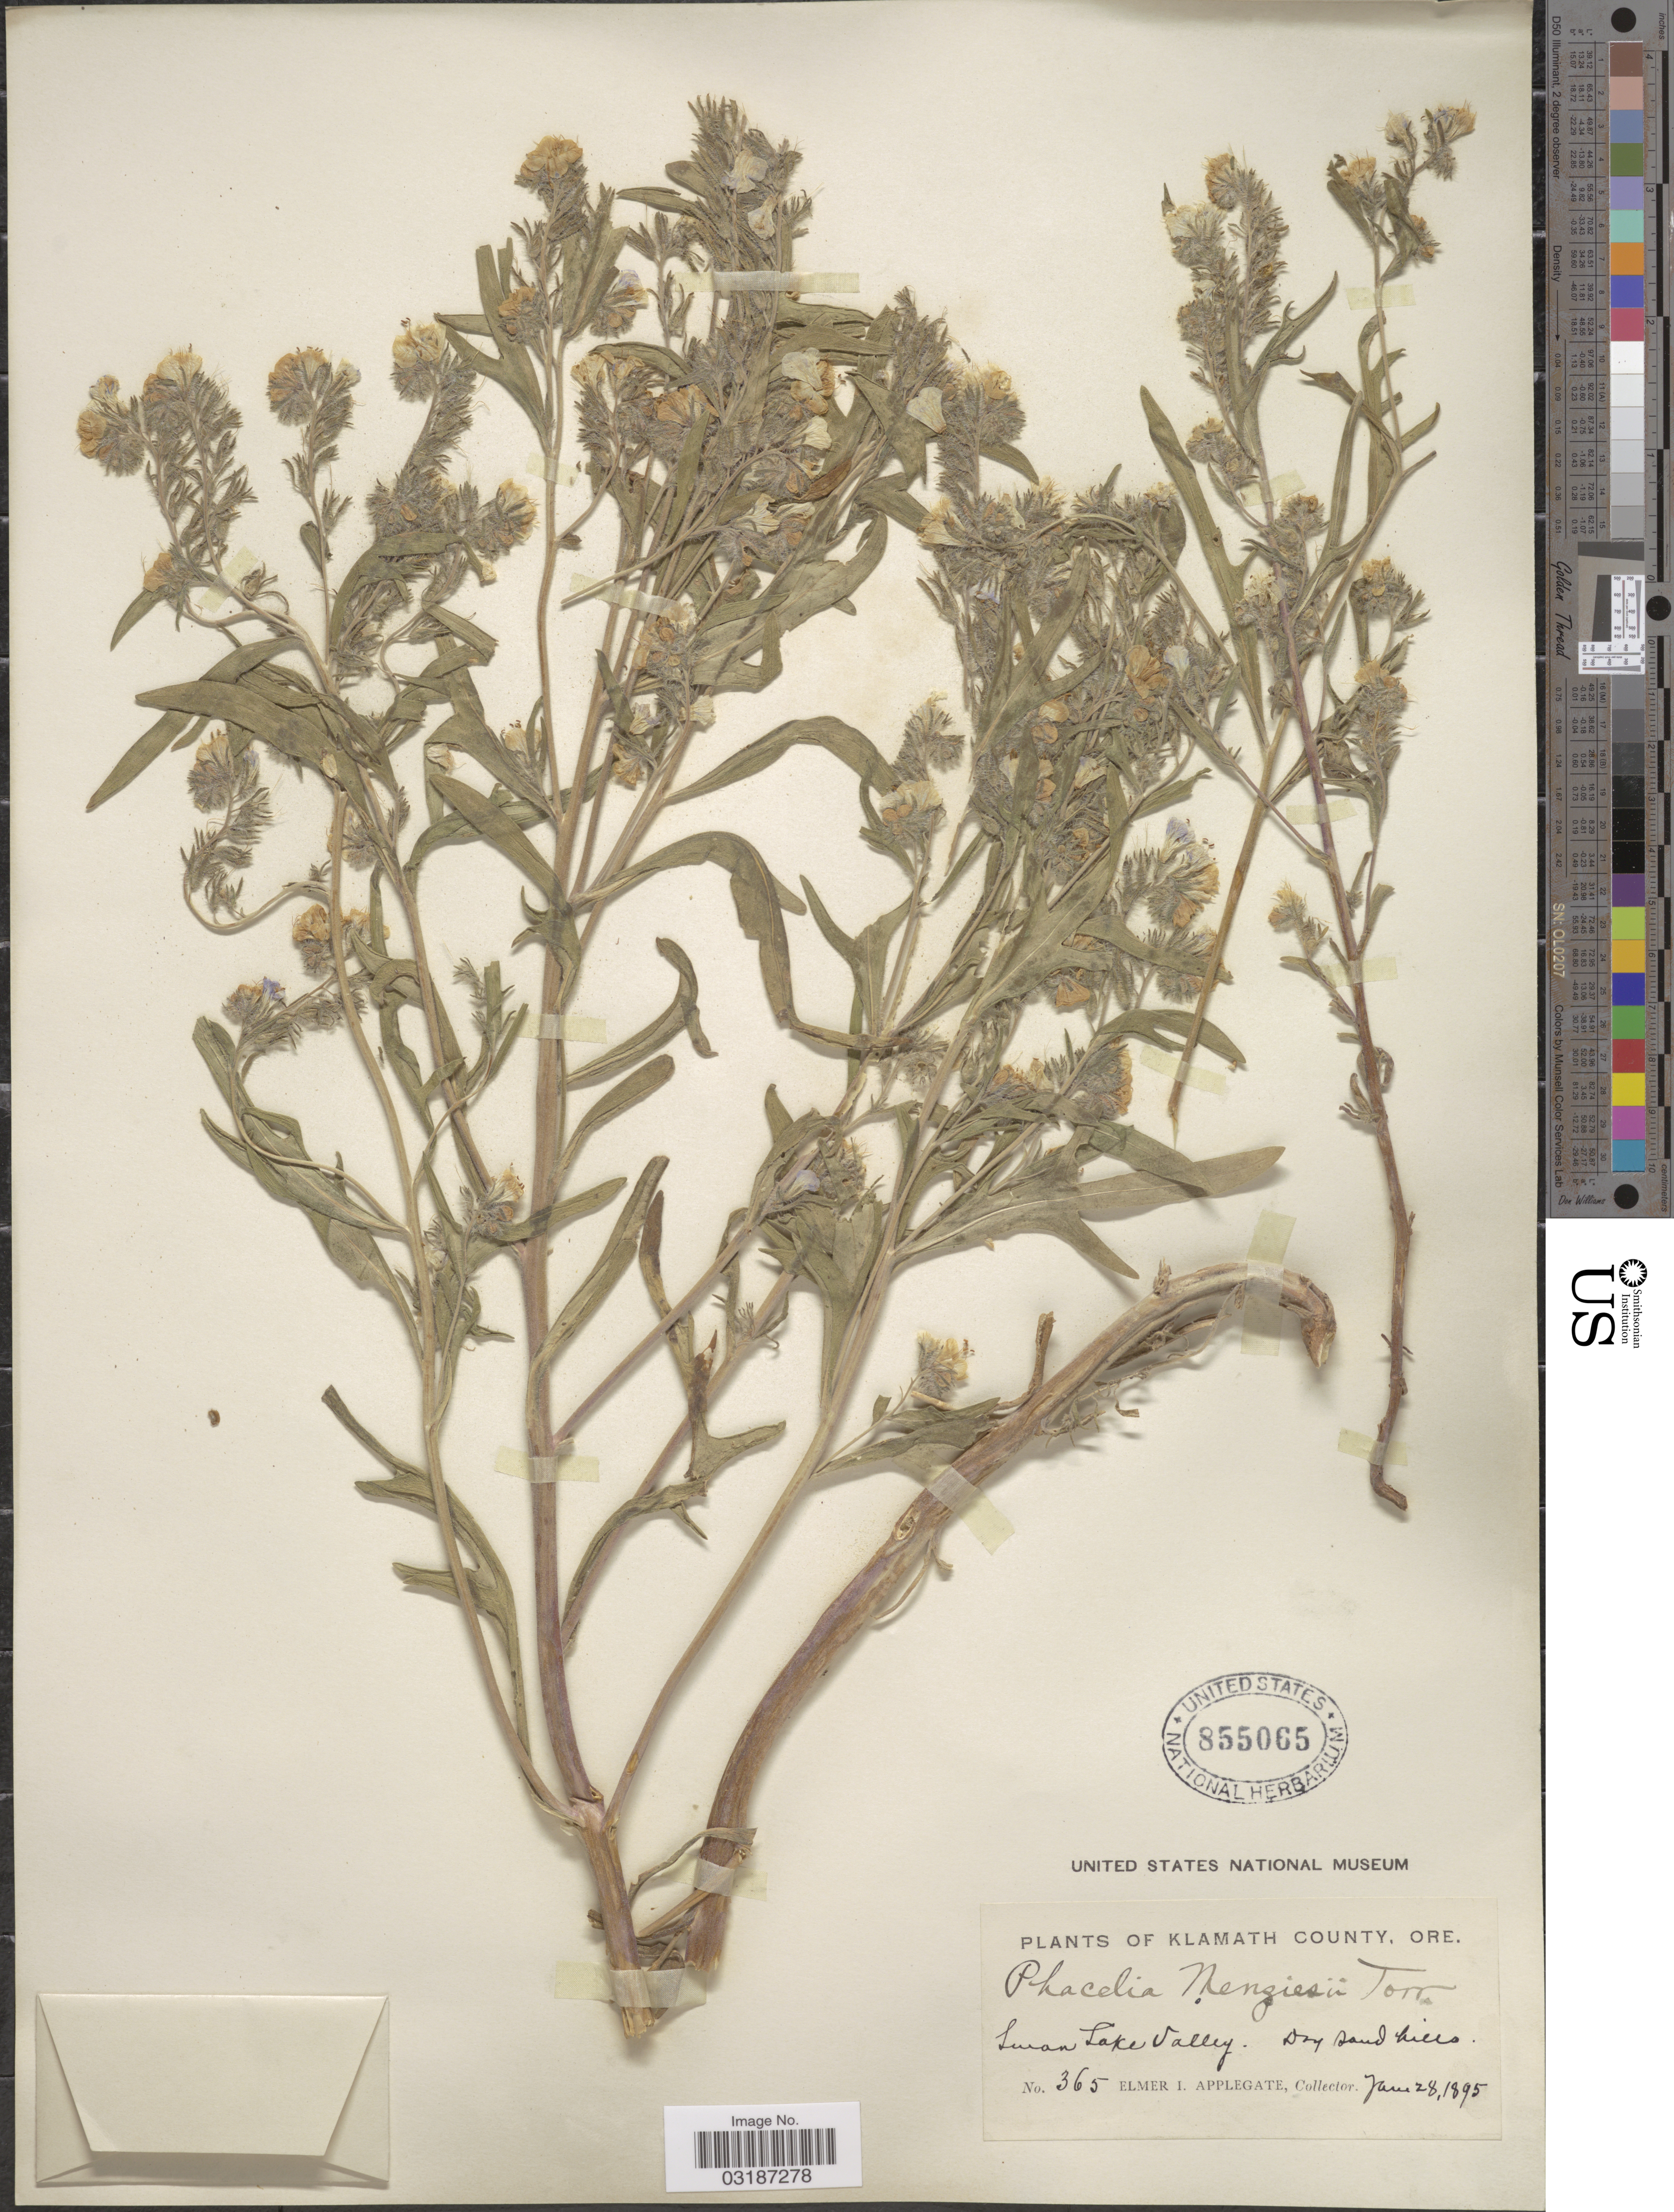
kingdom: Plantae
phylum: Tracheophyta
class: Magnoliopsida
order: Boraginales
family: Hydrophyllaceae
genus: Phacelia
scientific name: Phacelia linearis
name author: (Pursh) Holz.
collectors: E. I. Applegate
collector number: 365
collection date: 1895-06-28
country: United States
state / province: Oregon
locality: Klamath County. Swan Lake Valley. Dry sand hills.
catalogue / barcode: US 855065